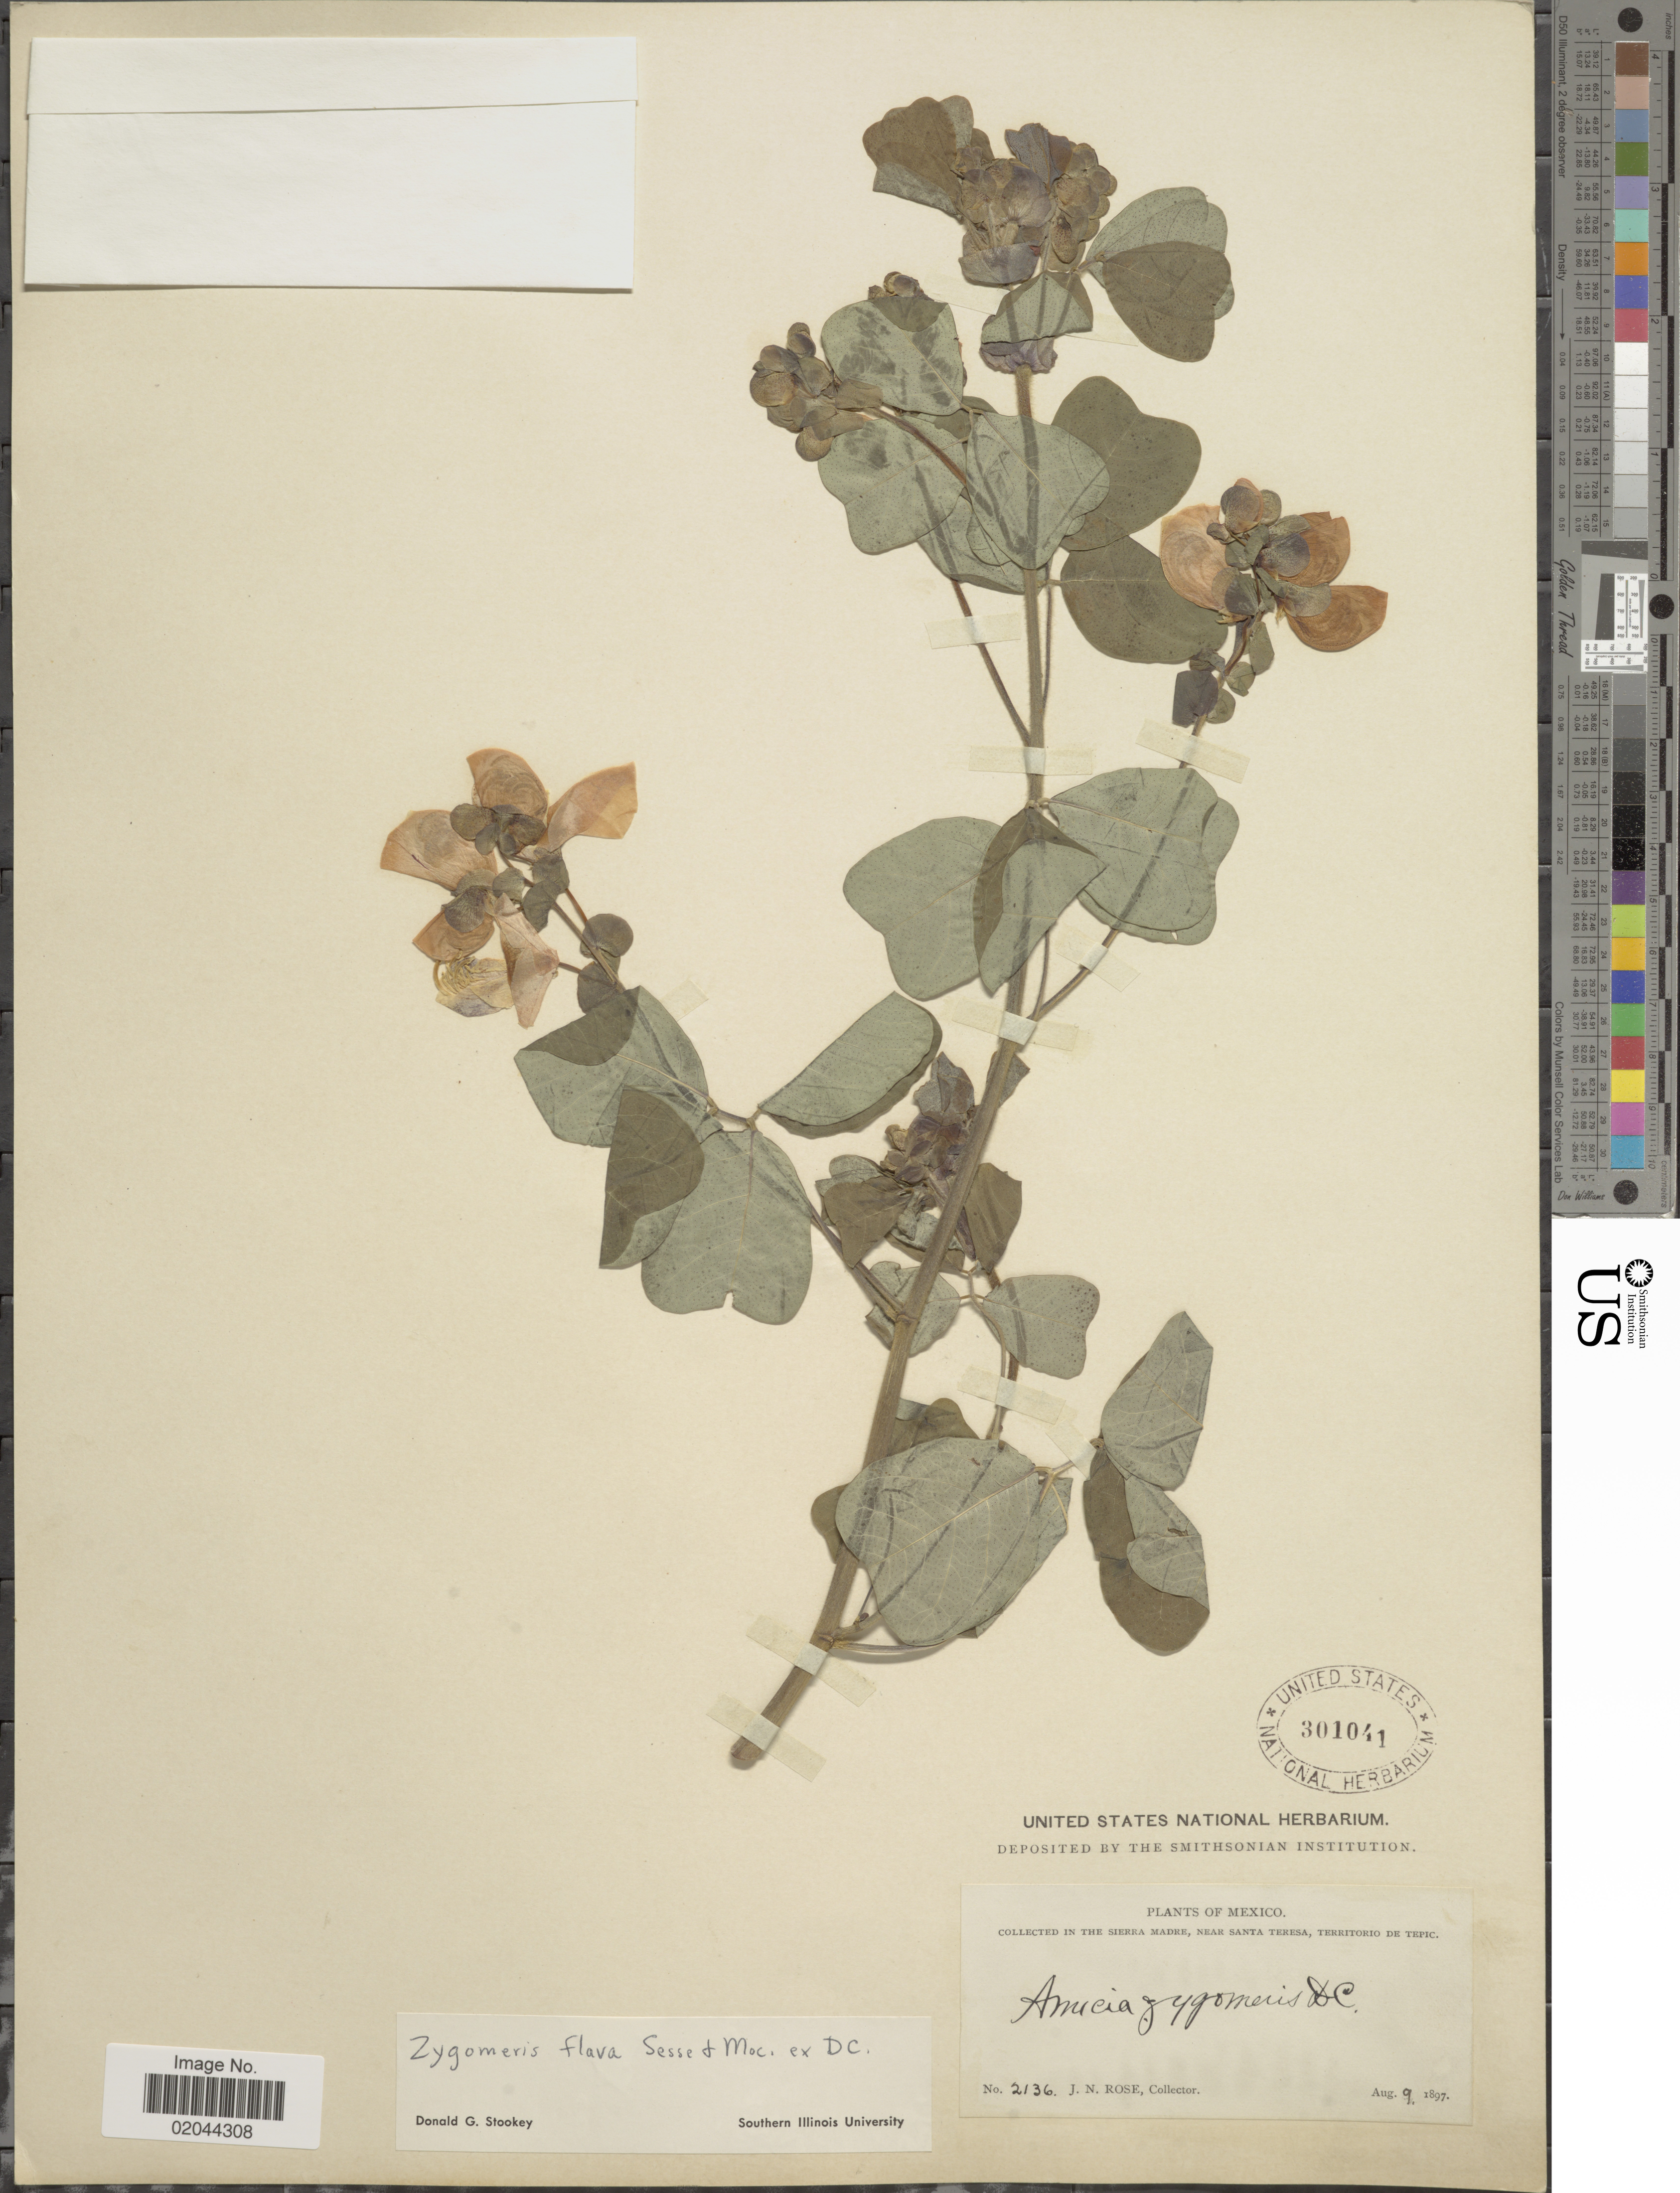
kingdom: Plantae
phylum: Tracheophyta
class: Magnoliopsida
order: Fabales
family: Fabaceae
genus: Amicia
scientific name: Amicia zygomeris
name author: DC.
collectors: J. N. Rose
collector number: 2136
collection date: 1897-08-09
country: Mexico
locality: In The Sierra Madre, near Santa Teresa, Territorio de Tepic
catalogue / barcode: US 301041